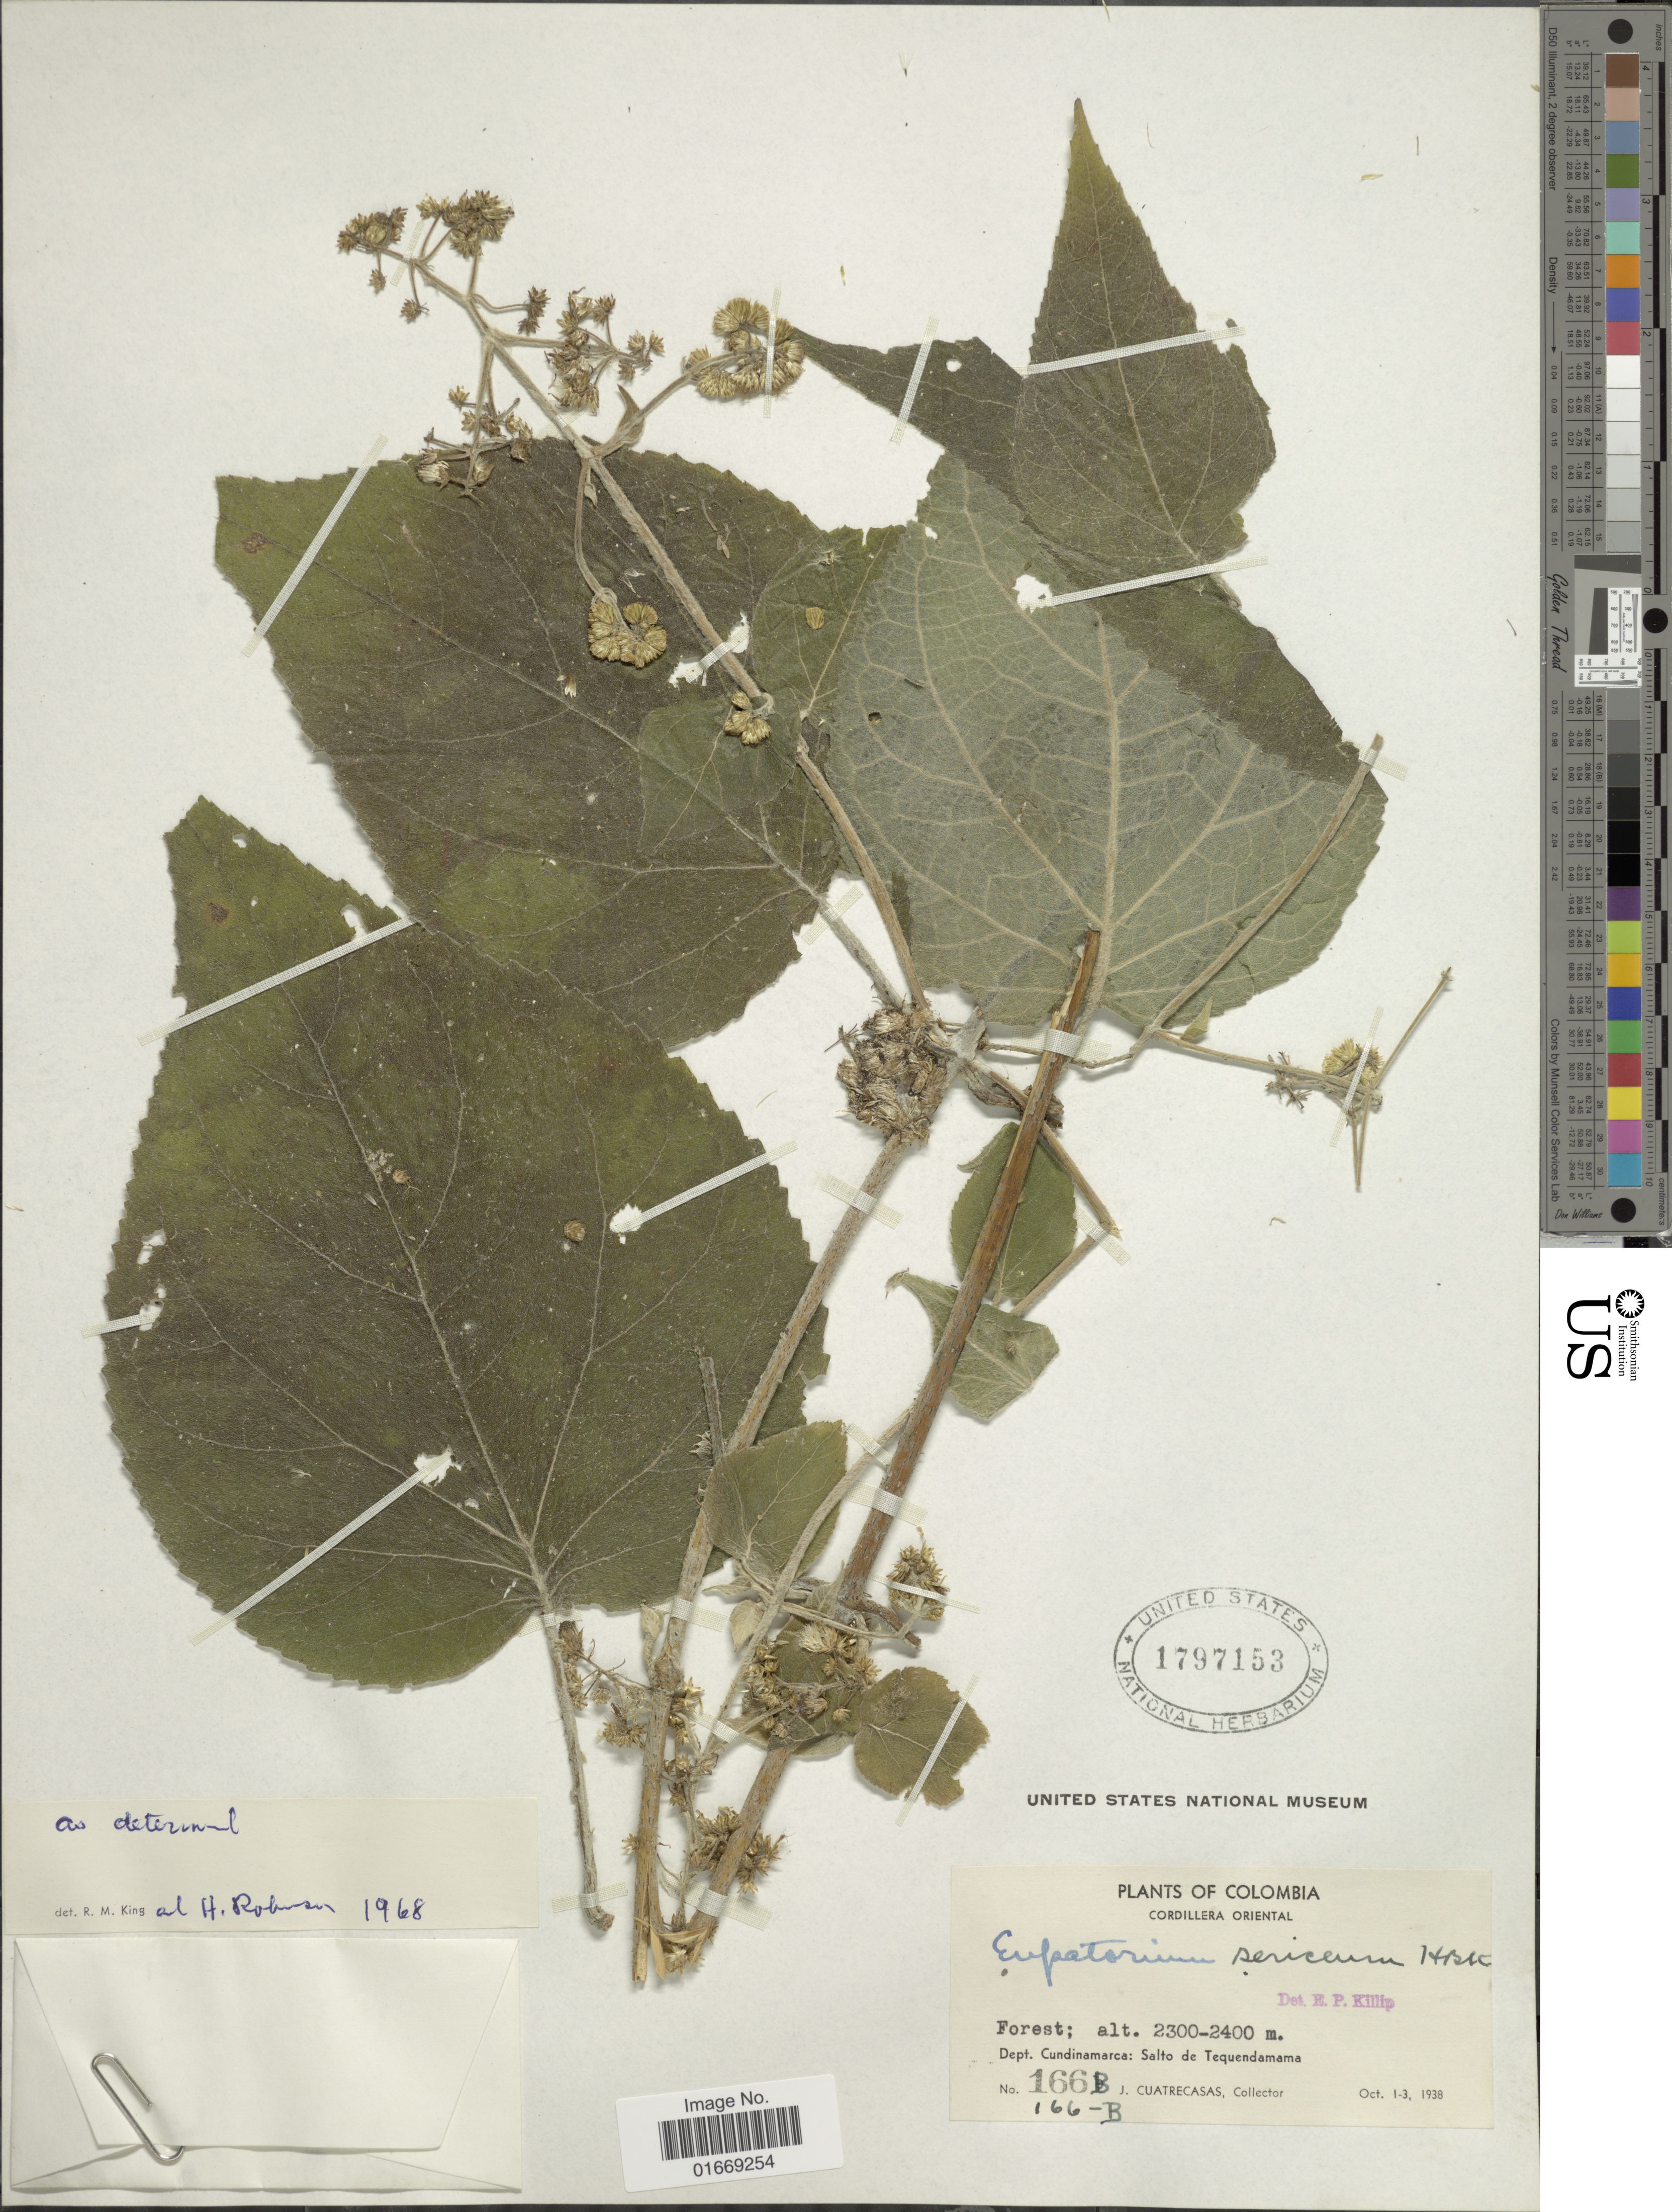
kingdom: Plantae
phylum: Tracheophyta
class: Magnoliopsida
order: Asterales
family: Asteraceae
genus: Hebeclinium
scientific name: Hebeclinium sericeum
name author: (Kunth) R.M. King & H. Rob.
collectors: J. Cuatrecasas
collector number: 166-B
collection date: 1938-10-01/1938-10-03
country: Colombia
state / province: Cundinamarca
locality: Cordillera Oriental. Dept. Cundinamarca: Salto de Tequendamama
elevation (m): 2300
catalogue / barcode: US 1797153